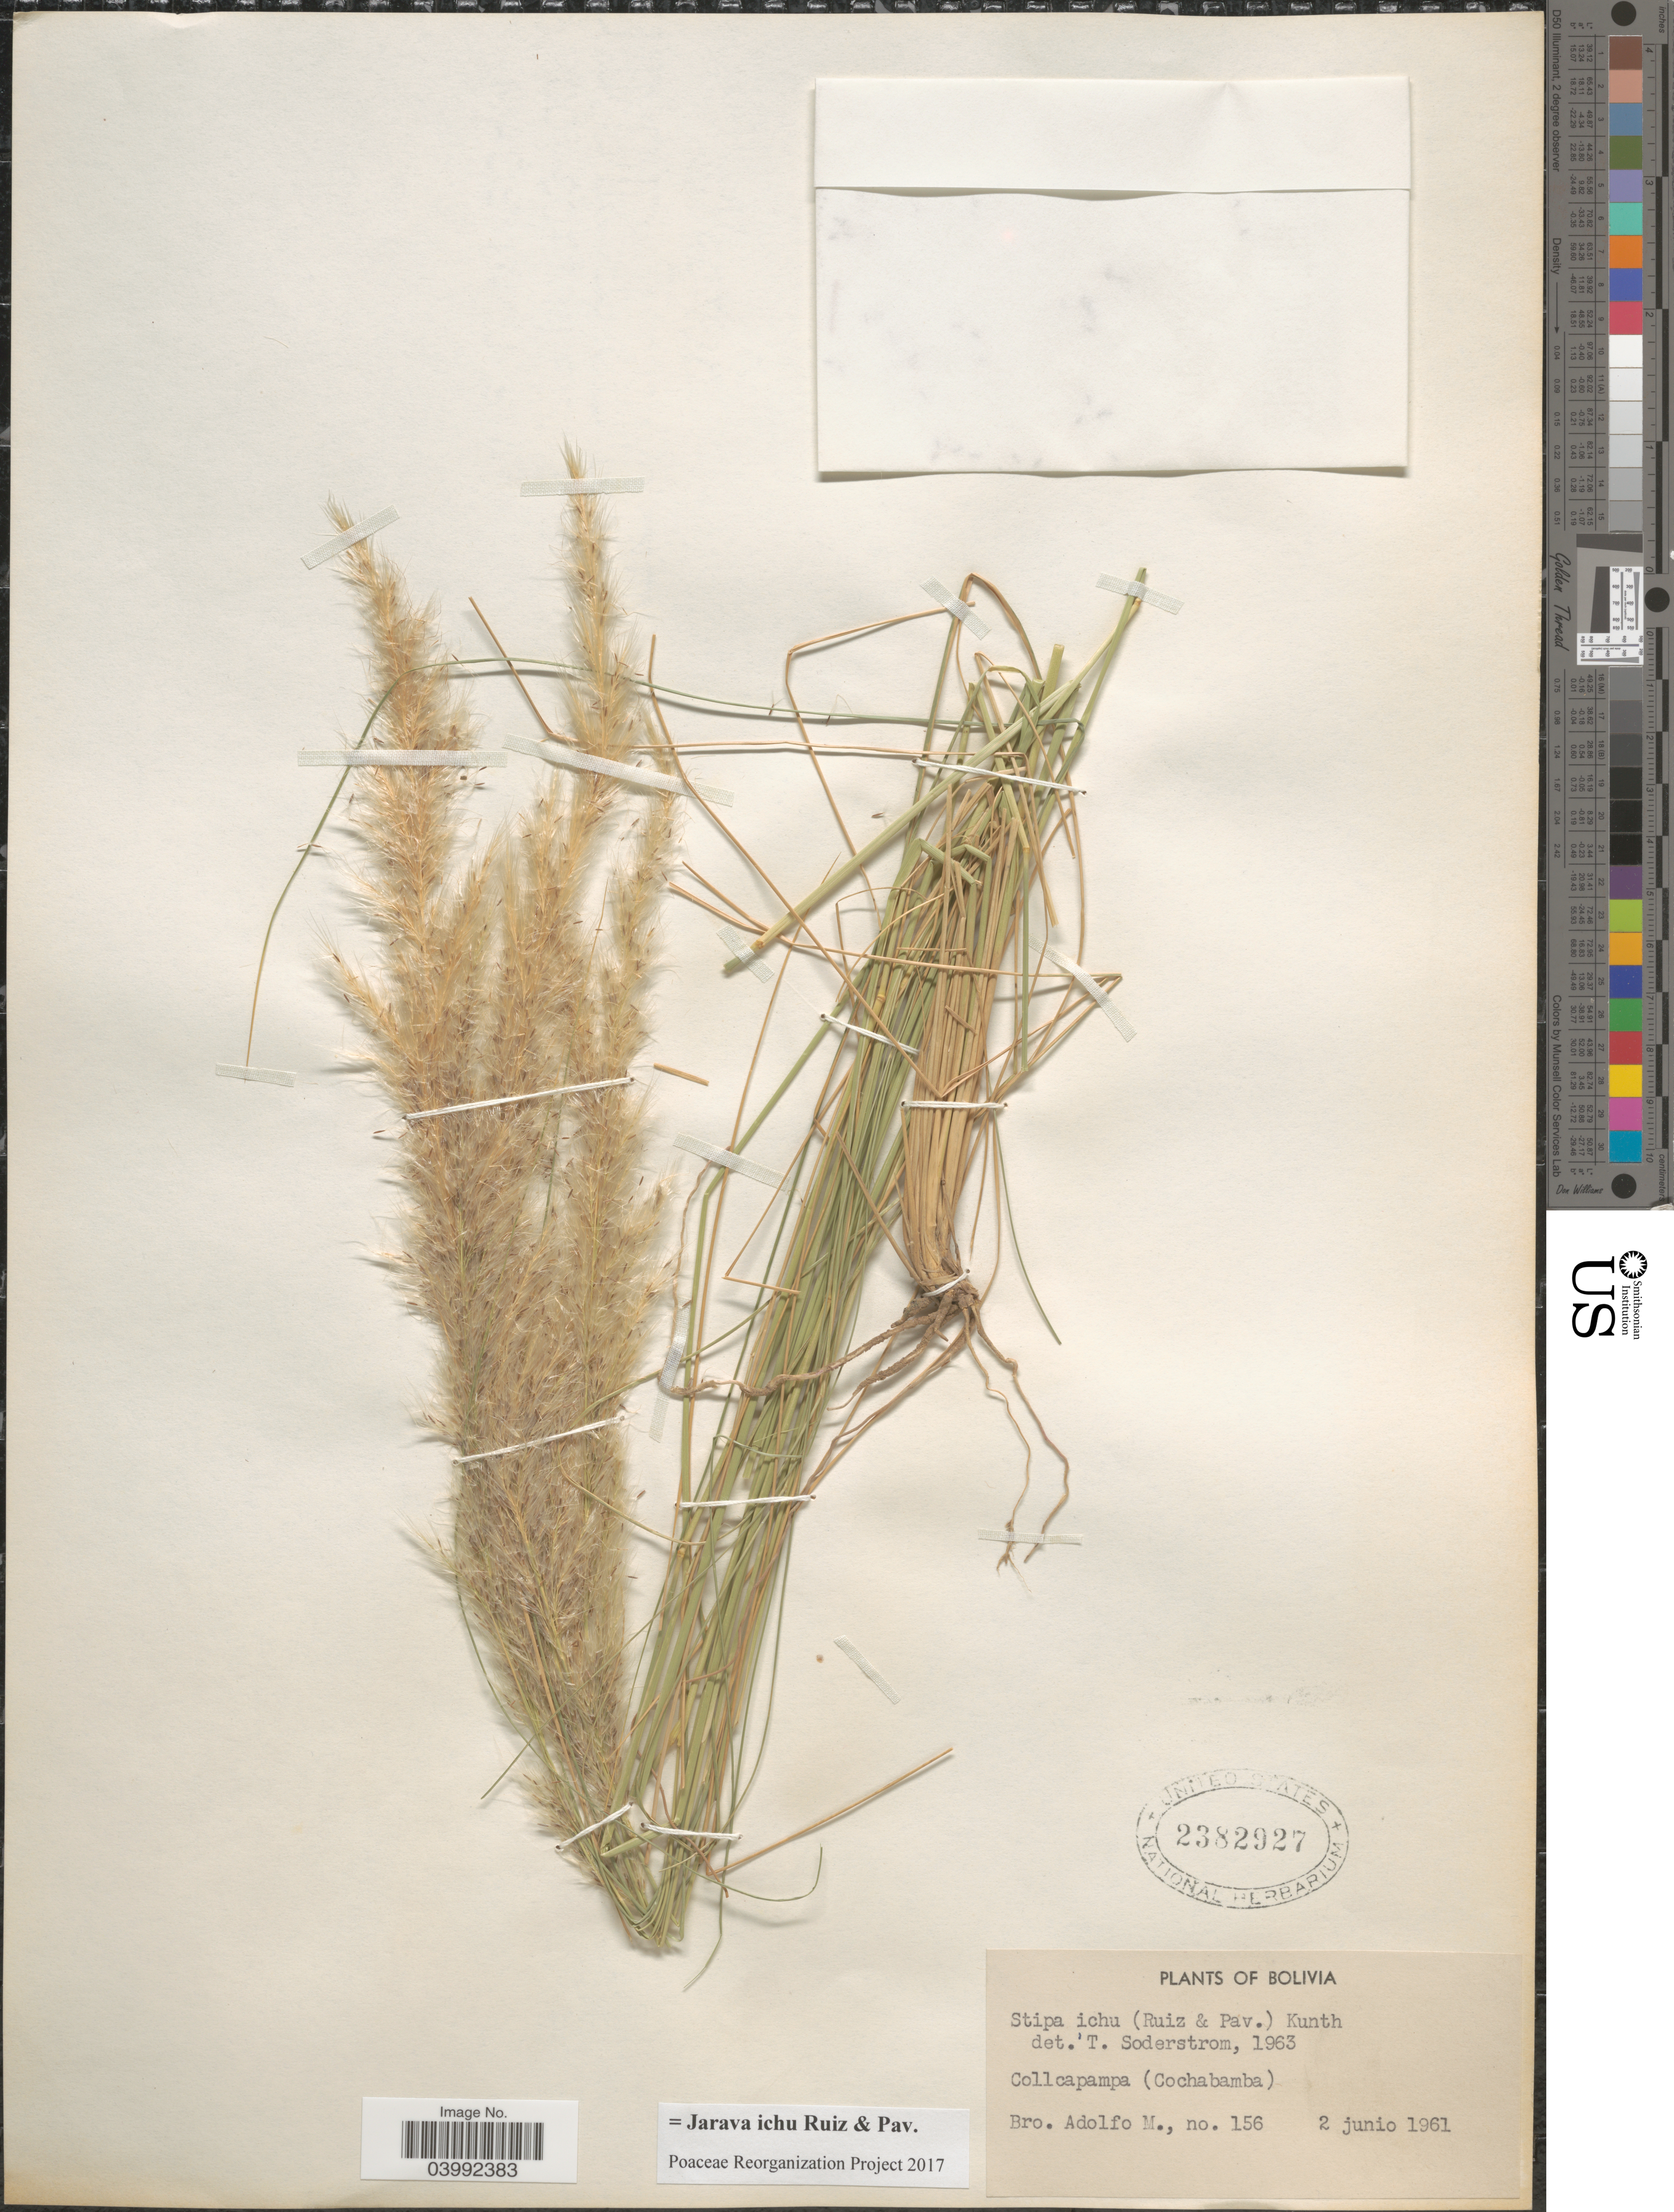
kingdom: Plantae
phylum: Tracheophyta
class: Liliopsida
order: Poales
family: Poaceae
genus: Jarava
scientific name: Jarava ichu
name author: Ruiz & Pav.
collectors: Bro. Adolfo M.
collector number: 156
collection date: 1961-06-02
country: Bolivia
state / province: Cochabamba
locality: Collcapampa.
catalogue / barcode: US 2382927